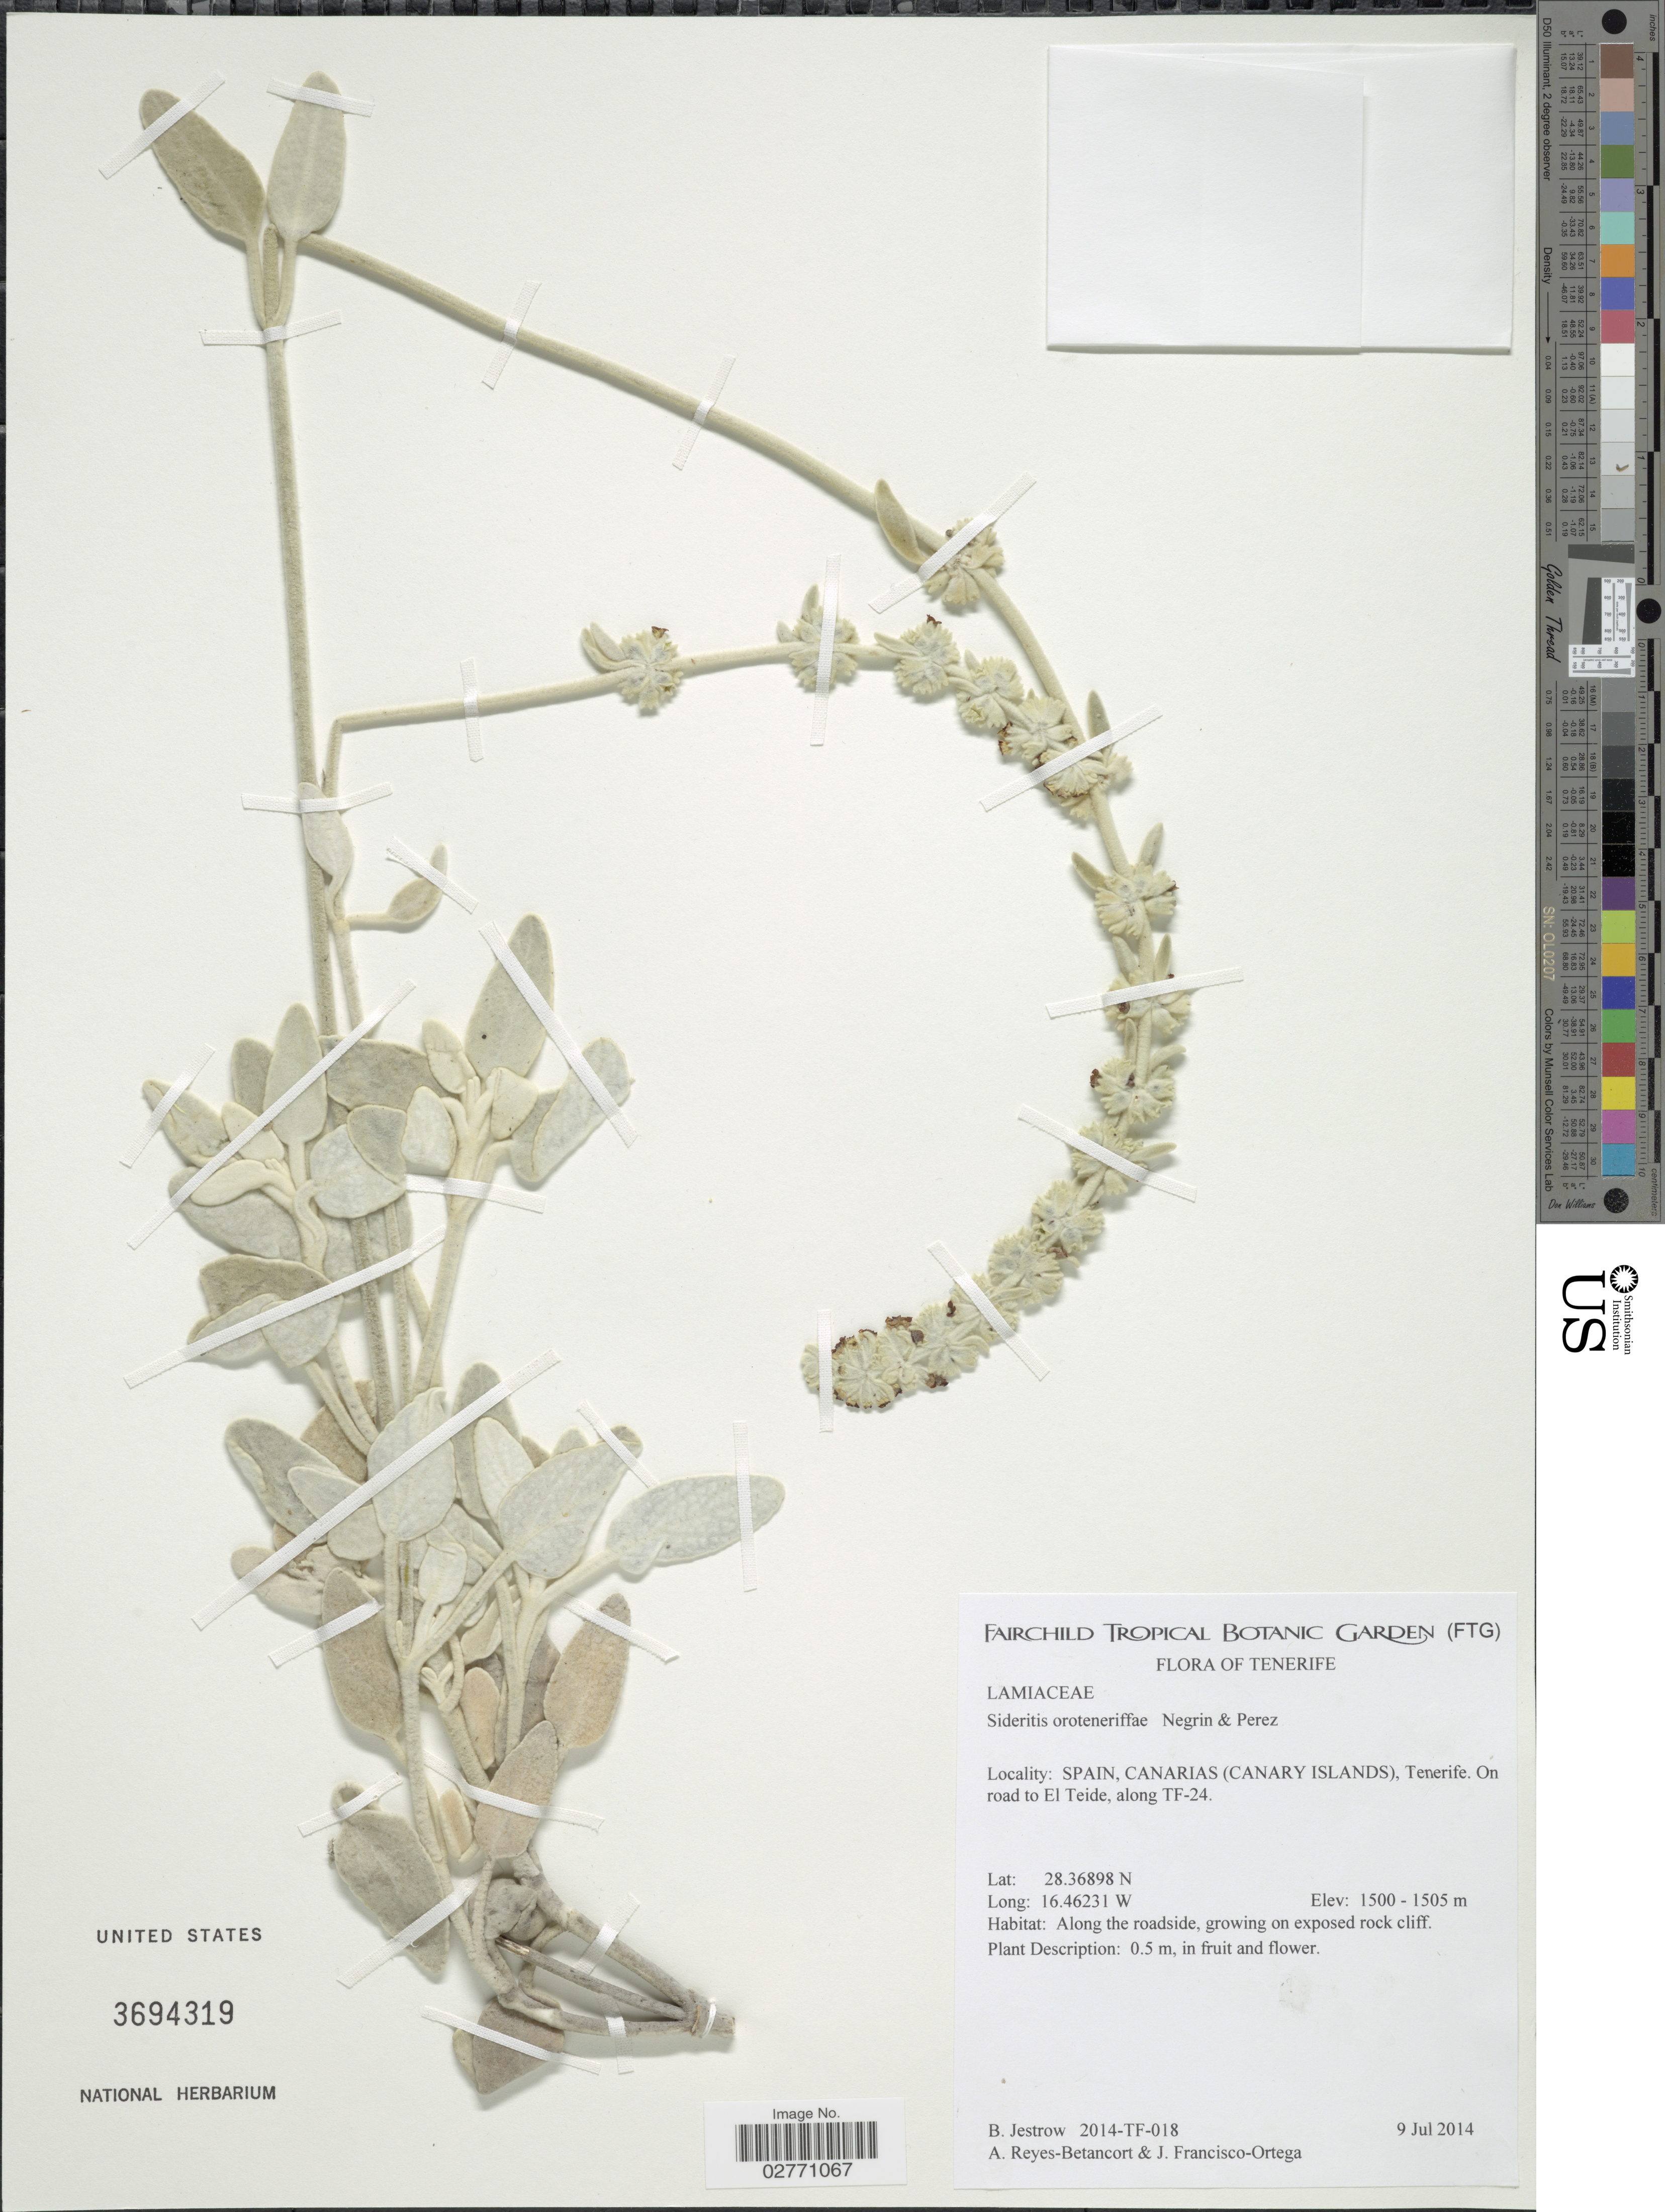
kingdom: Plantae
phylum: Tracheophyta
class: Magnoliopsida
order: Lamiales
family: Lamiaceae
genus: Sideritis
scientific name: Sideritis oroteneriffae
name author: Négrin & P. Pérez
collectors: B. Jestrow, A. Reyes-Betancort & J. Fransisco-Ortega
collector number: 2014-TF-018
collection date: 2014-07-09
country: Spain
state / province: Canarias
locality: Canary Islands. Tenerife. On road to El Teide, along TF-24.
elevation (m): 1500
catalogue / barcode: US 3694319